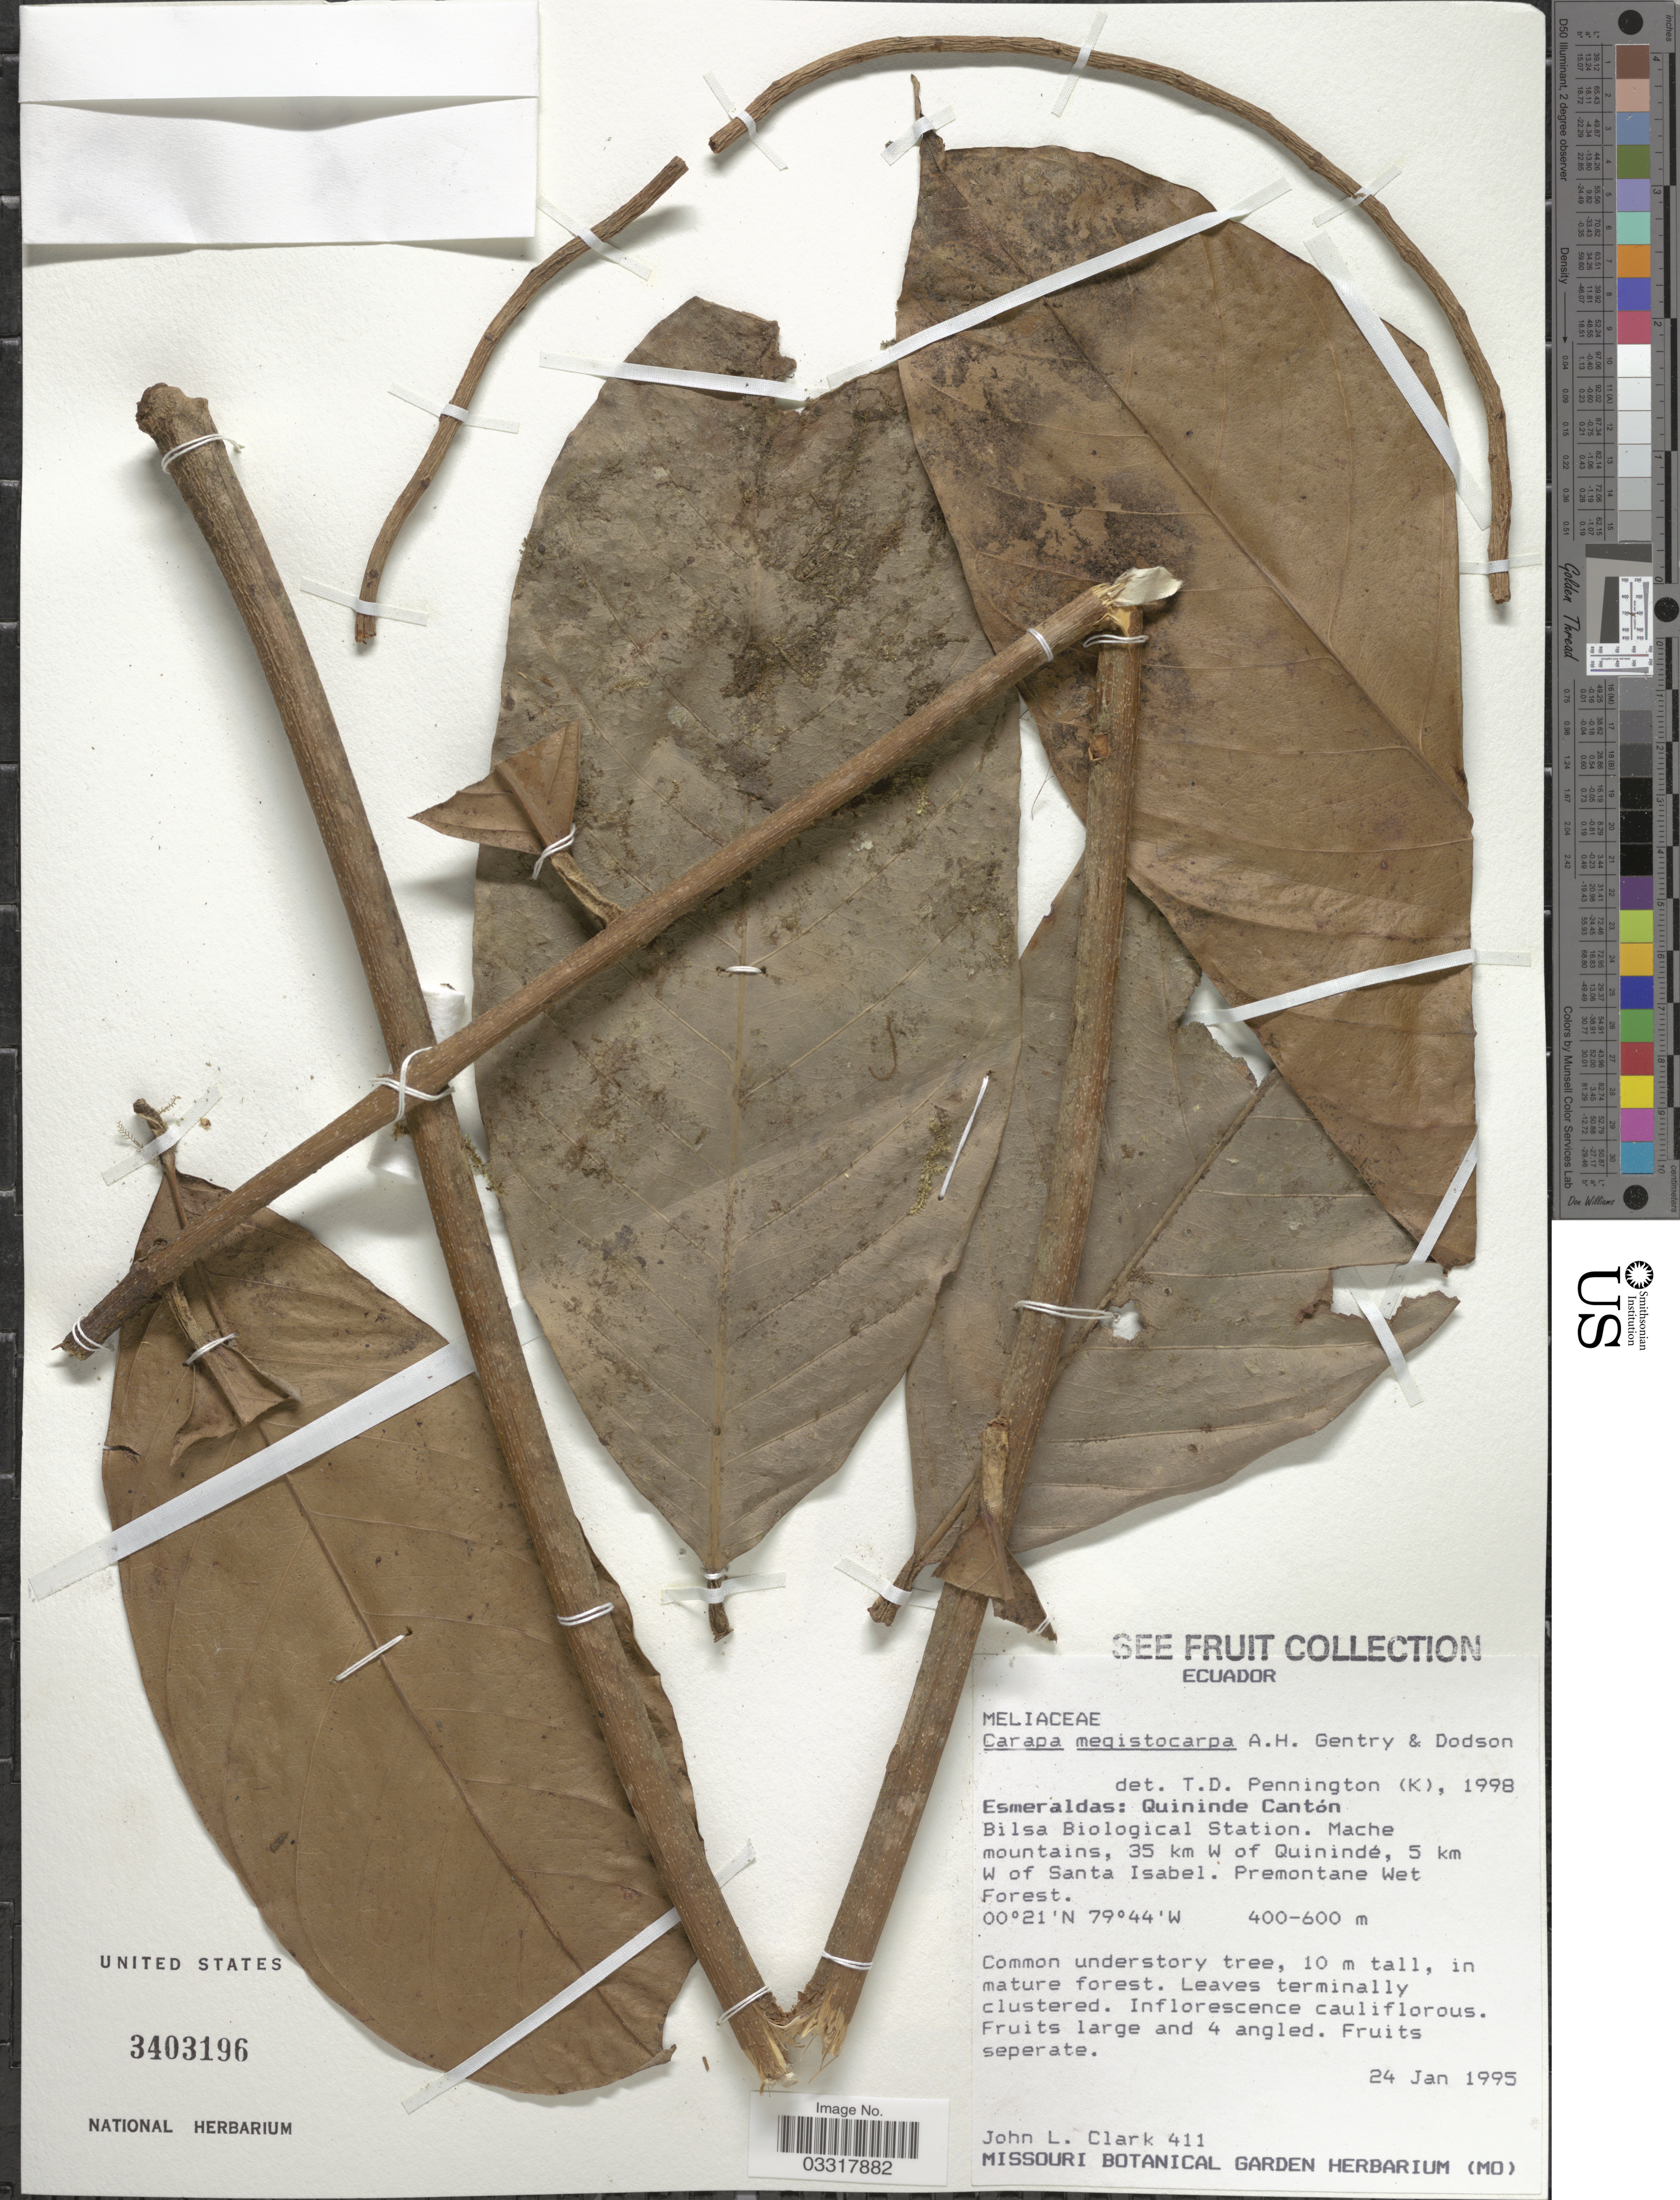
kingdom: Plantae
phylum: Tracheophyta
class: Magnoliopsida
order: Sapindales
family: Meliaceae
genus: Carapa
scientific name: Carapa megistocarpa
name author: A.H. Gentry & Dodson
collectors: J. L. Clark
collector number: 411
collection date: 1995-01-24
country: Ecuador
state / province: Esmeraldas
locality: Quininde Cantón. Bilsa Biological Station. Mache mountains, 35 km W of Quinindé, 5 km W of Santa Isabel.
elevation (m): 400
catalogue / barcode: US 3403196